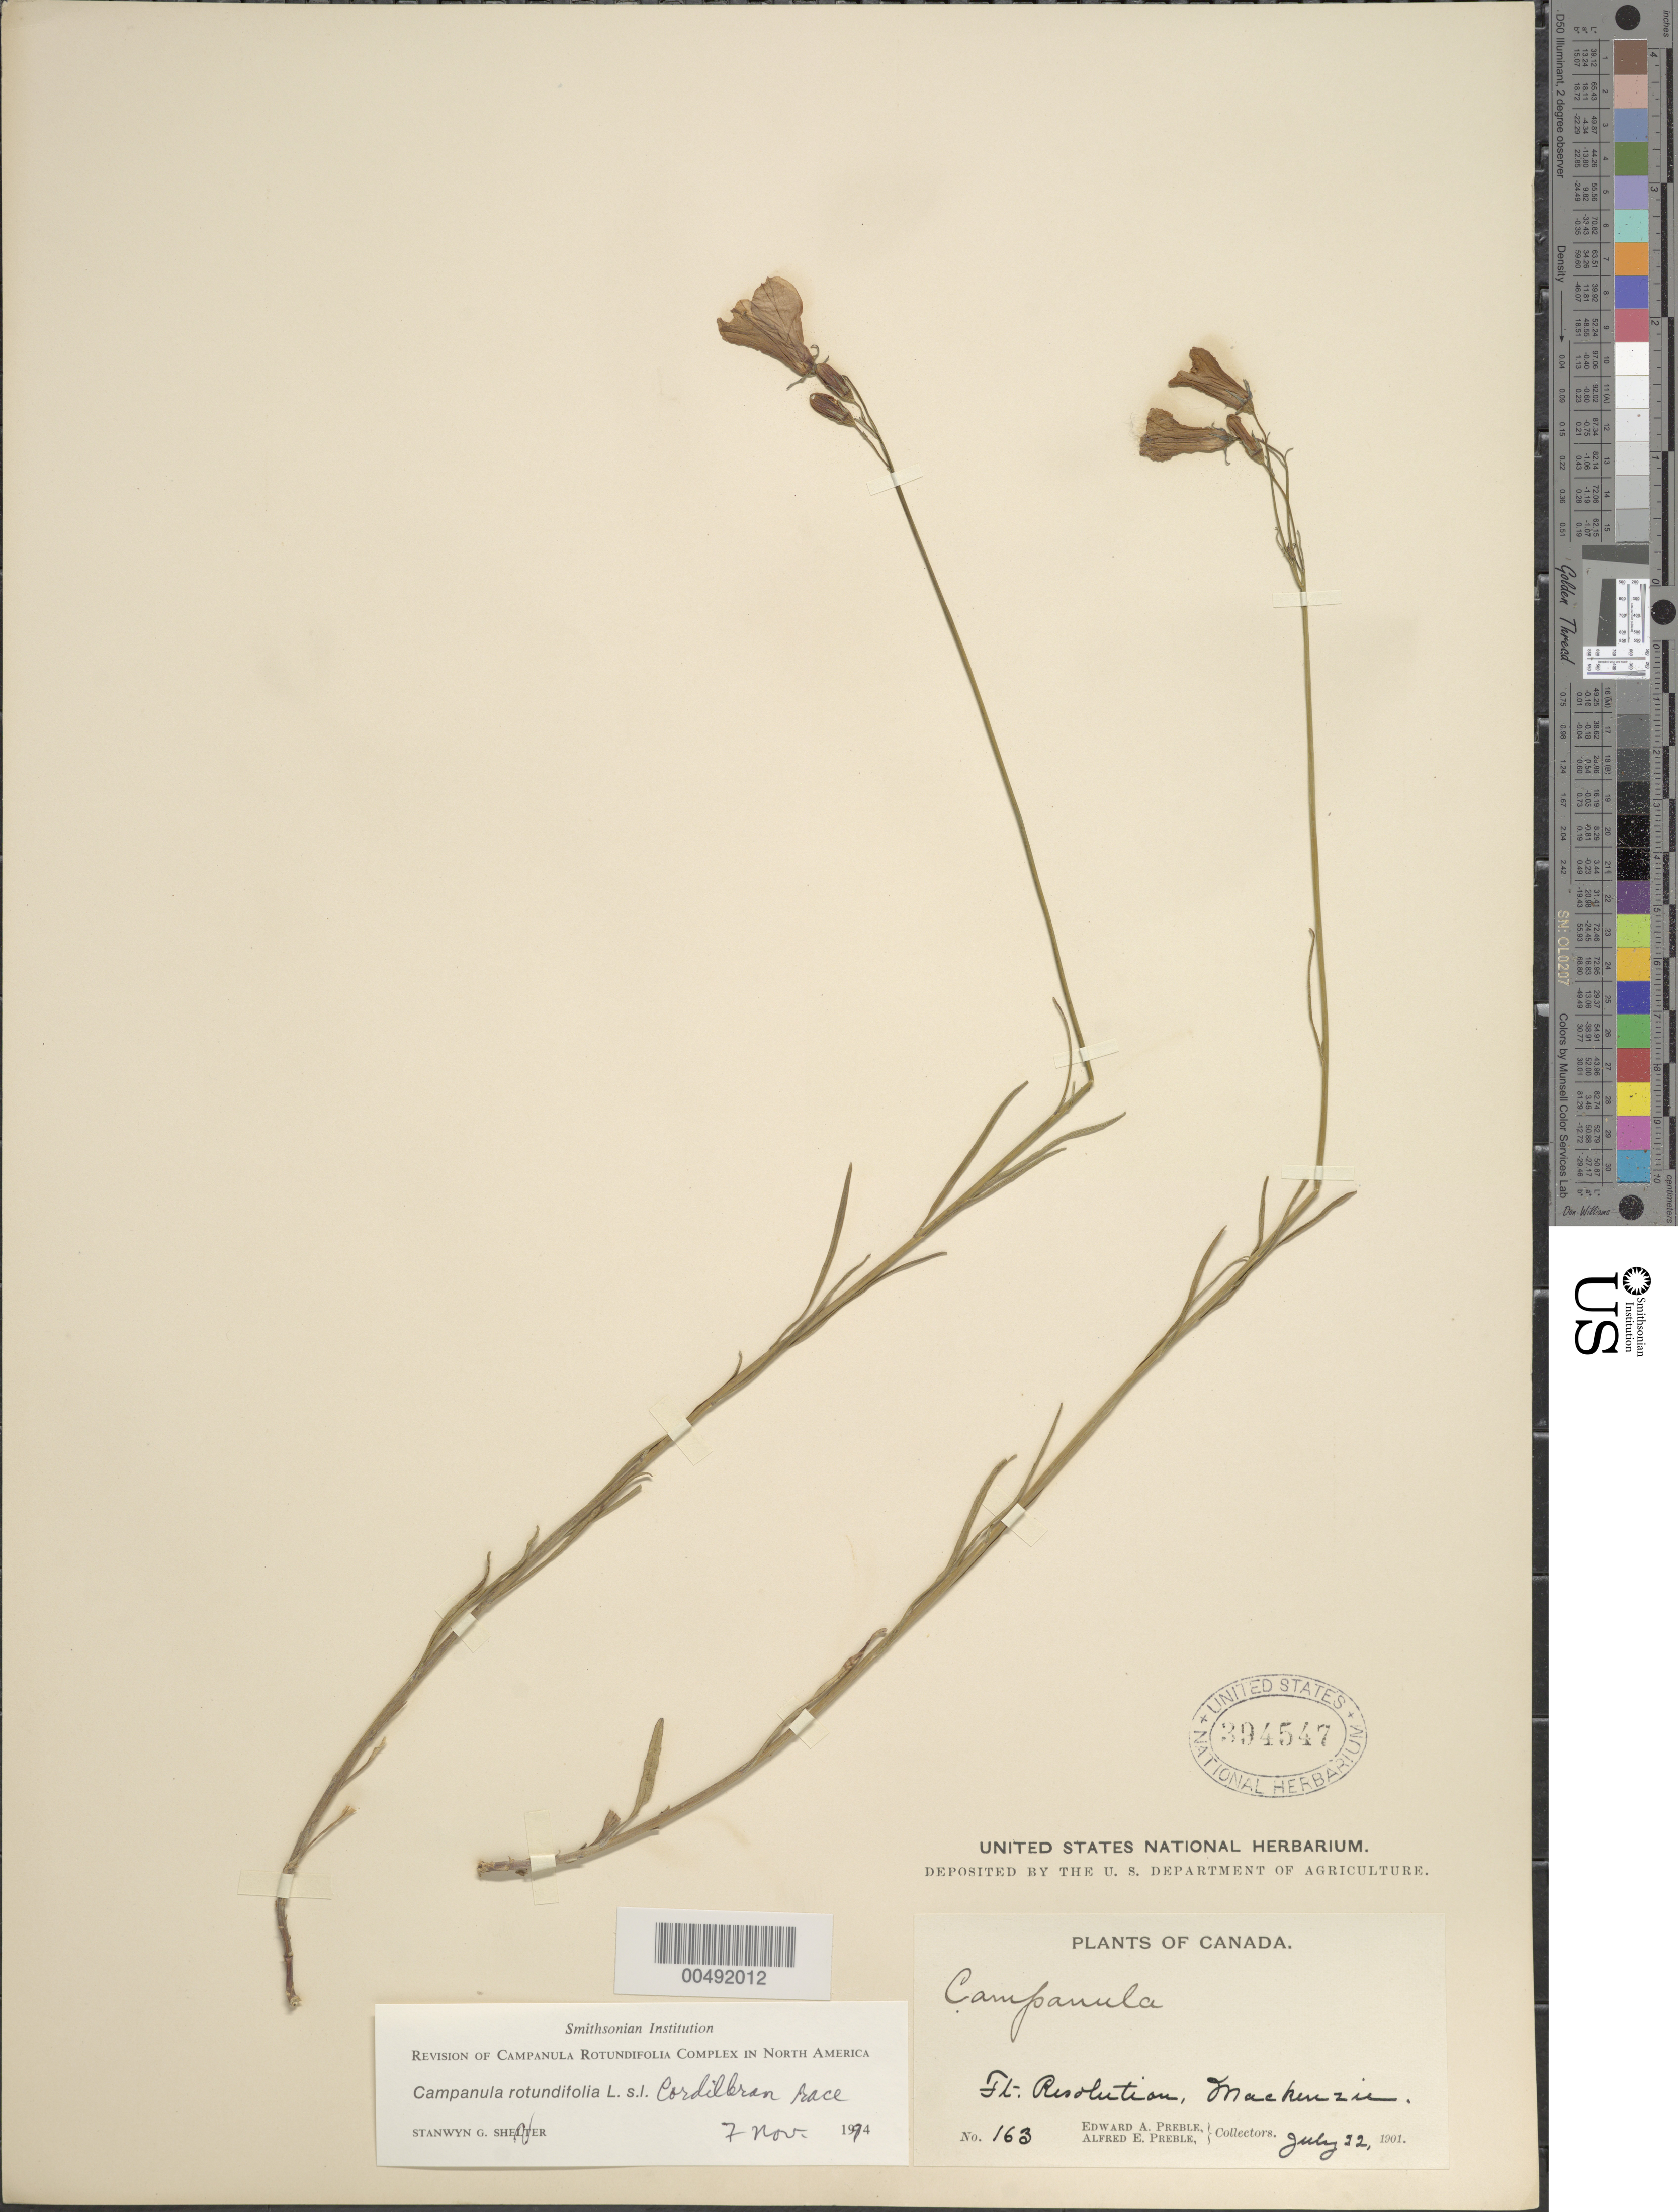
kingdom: Plantae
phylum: Tracheophyta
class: Magnoliopsida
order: Asterales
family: Campanulaceae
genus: Campanula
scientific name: Campanula rotundifolia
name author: L.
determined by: Shetler, Stanwyn G., (US), NMNH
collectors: E. Preble & A. Preble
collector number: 163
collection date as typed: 22 Jul 1901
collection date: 1901-07-22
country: Canada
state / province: Northwest Territories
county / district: Mackenzie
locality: Fort Resolution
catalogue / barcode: US 394547